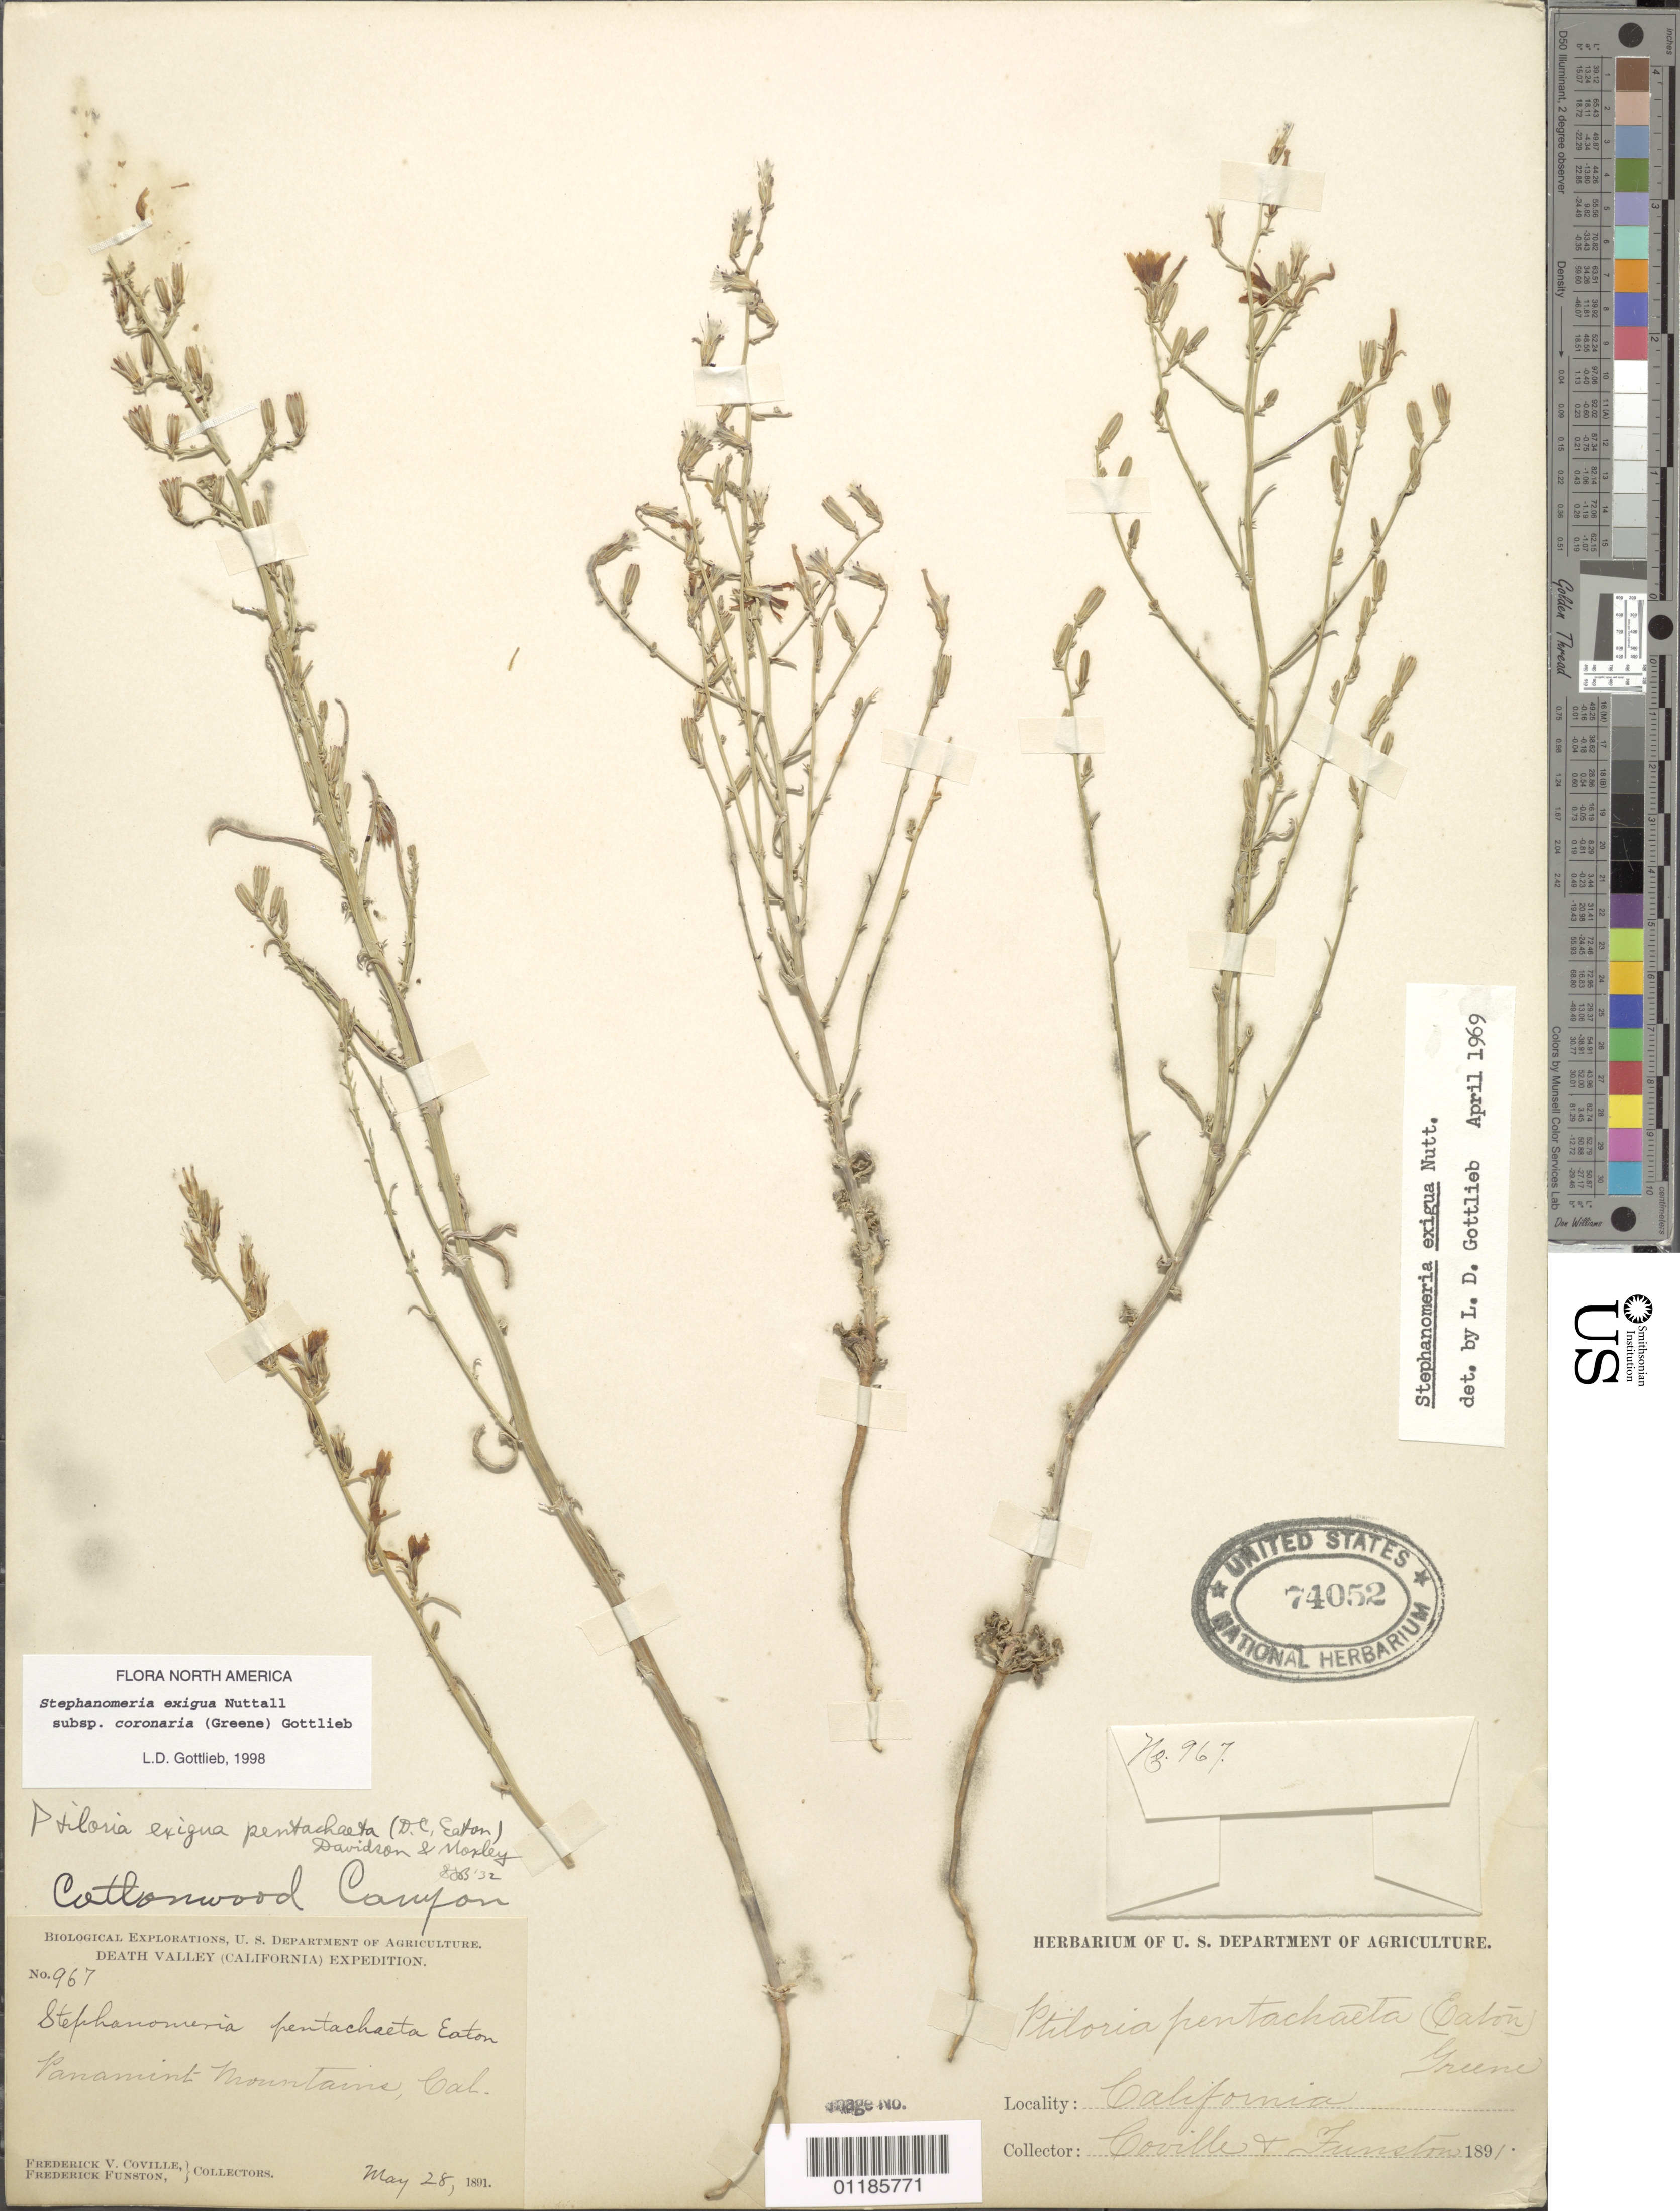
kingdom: Plantae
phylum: Tracheophyta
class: Magnoliopsida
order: Asterales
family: Asteraceae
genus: Stephanomeria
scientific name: Stephanomeria exigua subsp. coronaria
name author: (Greene) Gottlieb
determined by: Gottlieb, L. D.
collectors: F. V. Coville & F. Funston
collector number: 967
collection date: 1891-05-28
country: United States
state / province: California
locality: Panamint Mountains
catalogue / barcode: US 74052